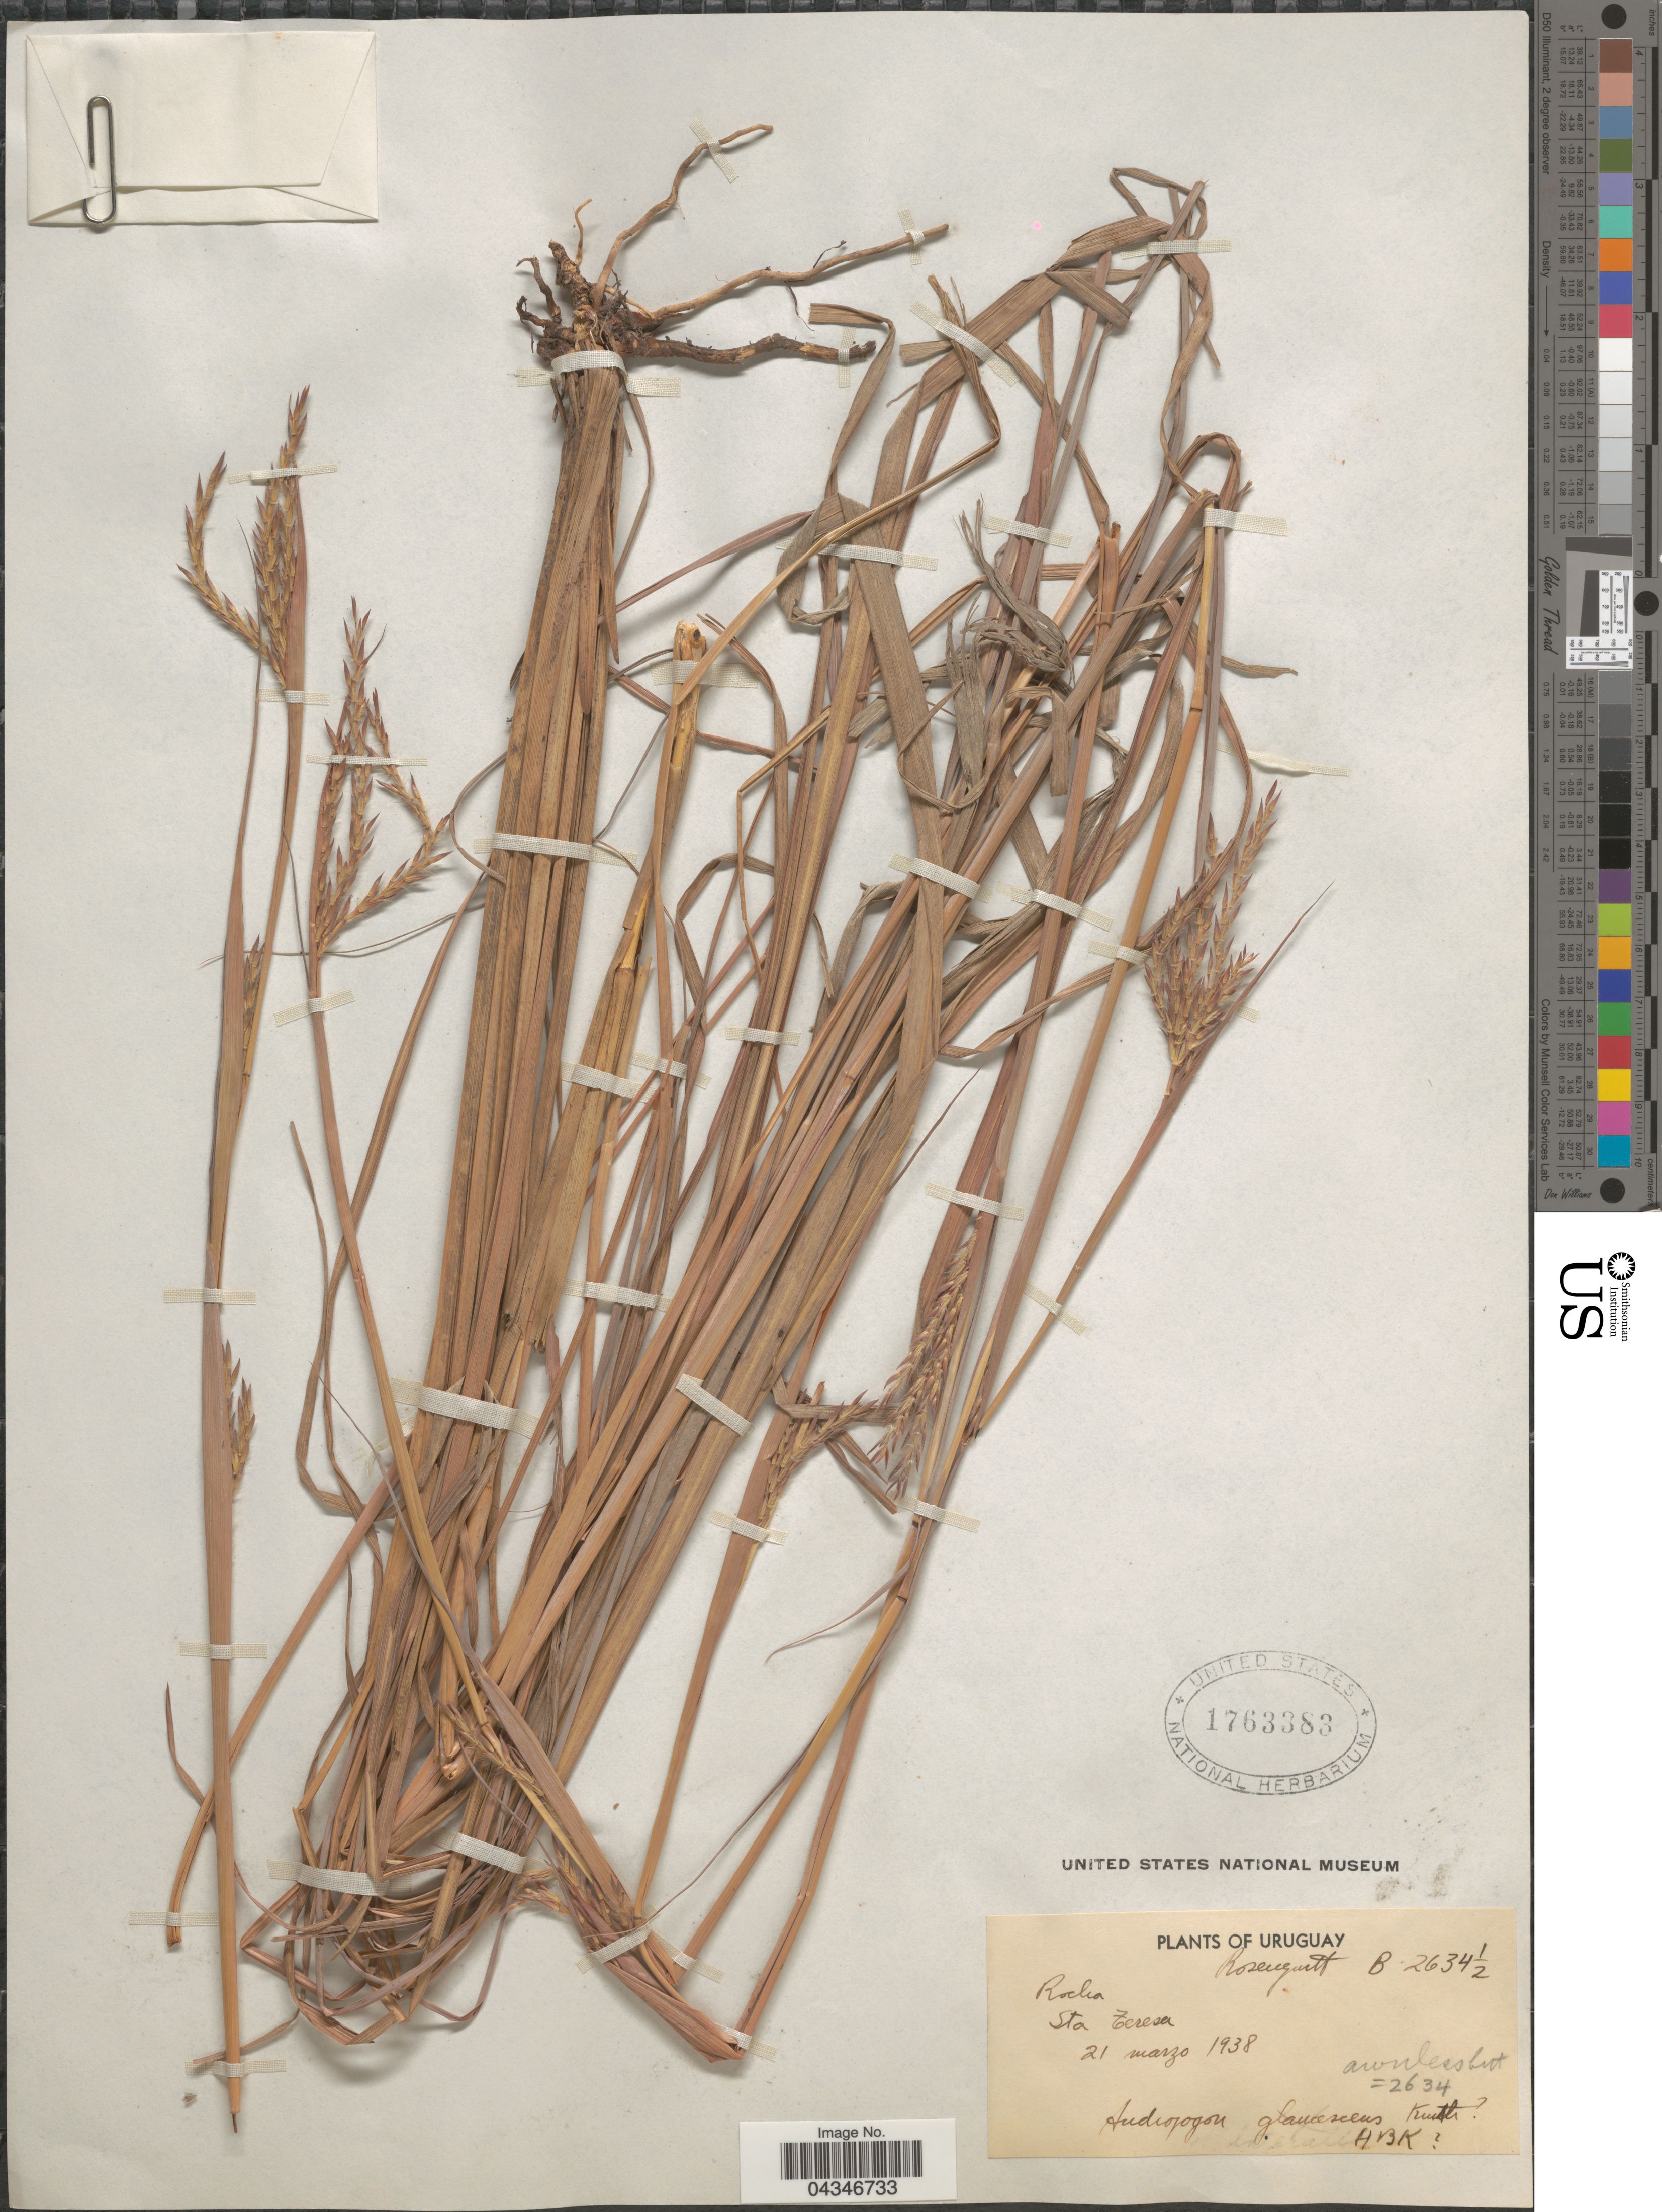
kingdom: Plantae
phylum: Tracheophyta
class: Liliopsida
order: Poales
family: Poaceae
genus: Andropogon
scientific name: Andropogon sp.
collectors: Rosengurtt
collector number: B-2634½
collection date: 1938-03-21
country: Uruguay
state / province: Rocha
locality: Sta Teresa.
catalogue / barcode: US 1763383